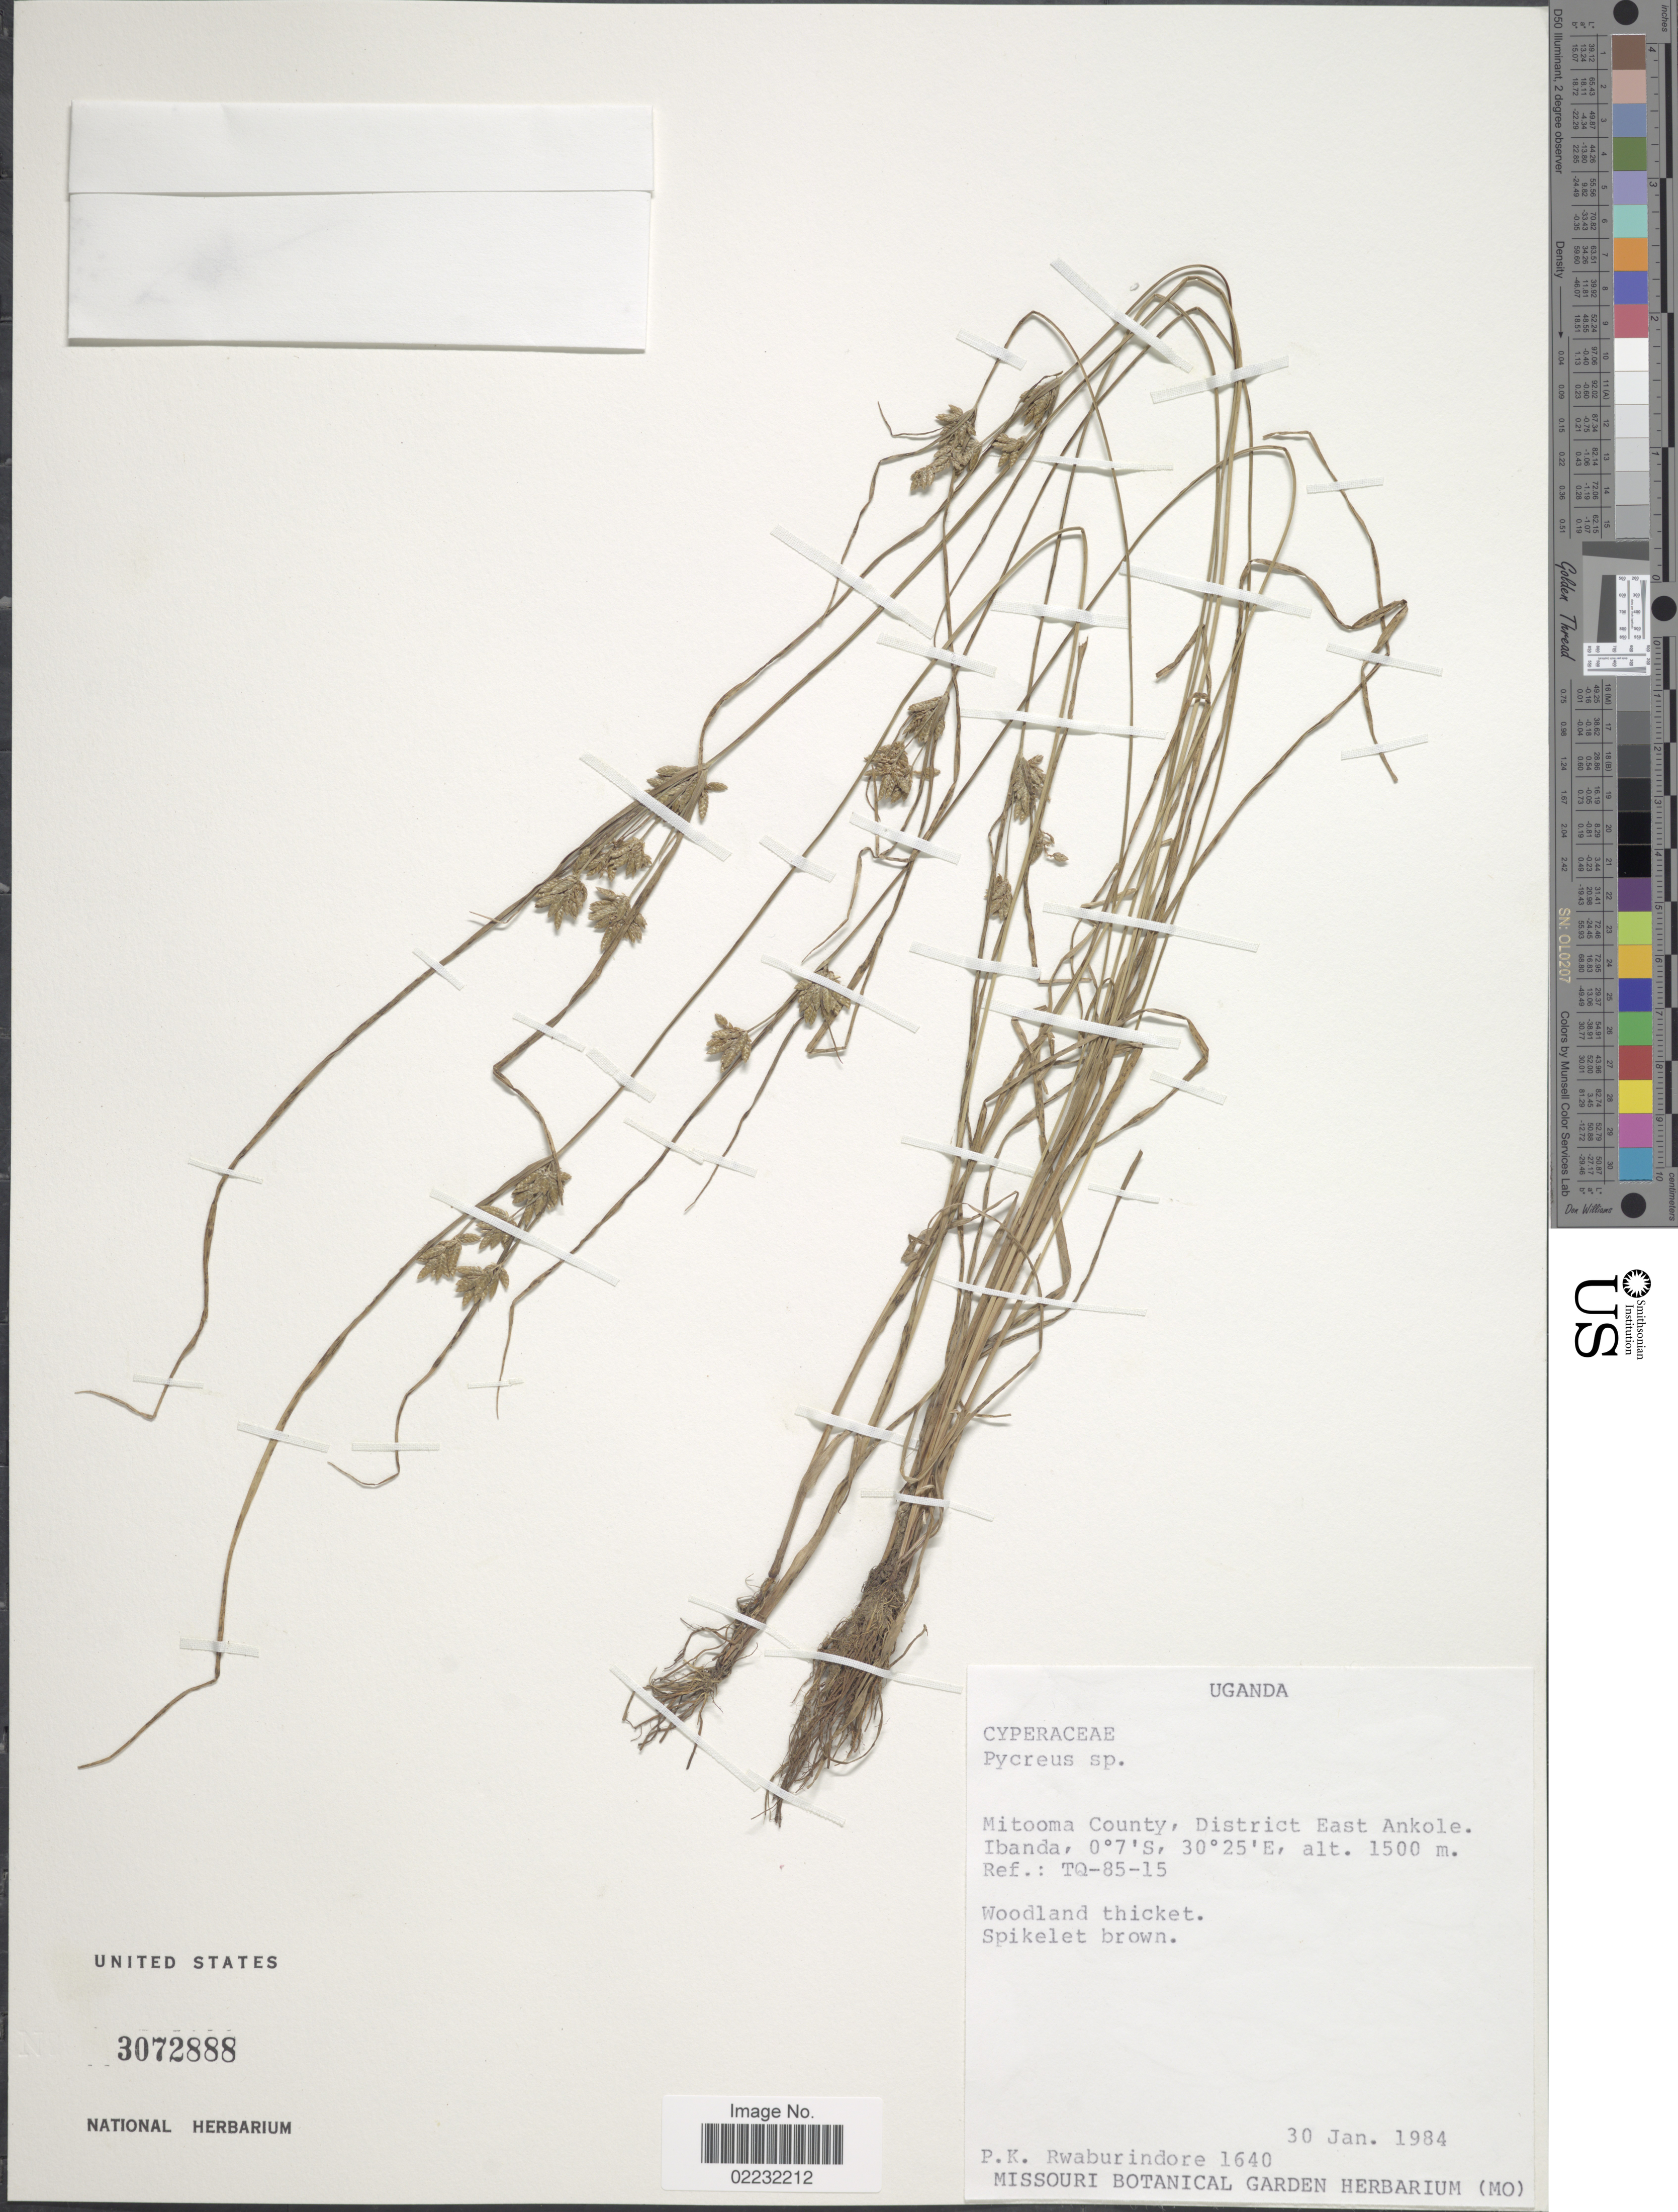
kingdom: Plantae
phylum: Tracheophyta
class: Liliopsida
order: Poales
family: Cyperaceae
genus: Cyperus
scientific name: Cyperus sp.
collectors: P. Rwaburindore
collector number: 1640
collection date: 1984-01-30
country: Uganda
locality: Mitooma County, District East Ankole, Ibanda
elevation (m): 1500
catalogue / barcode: US 3072888